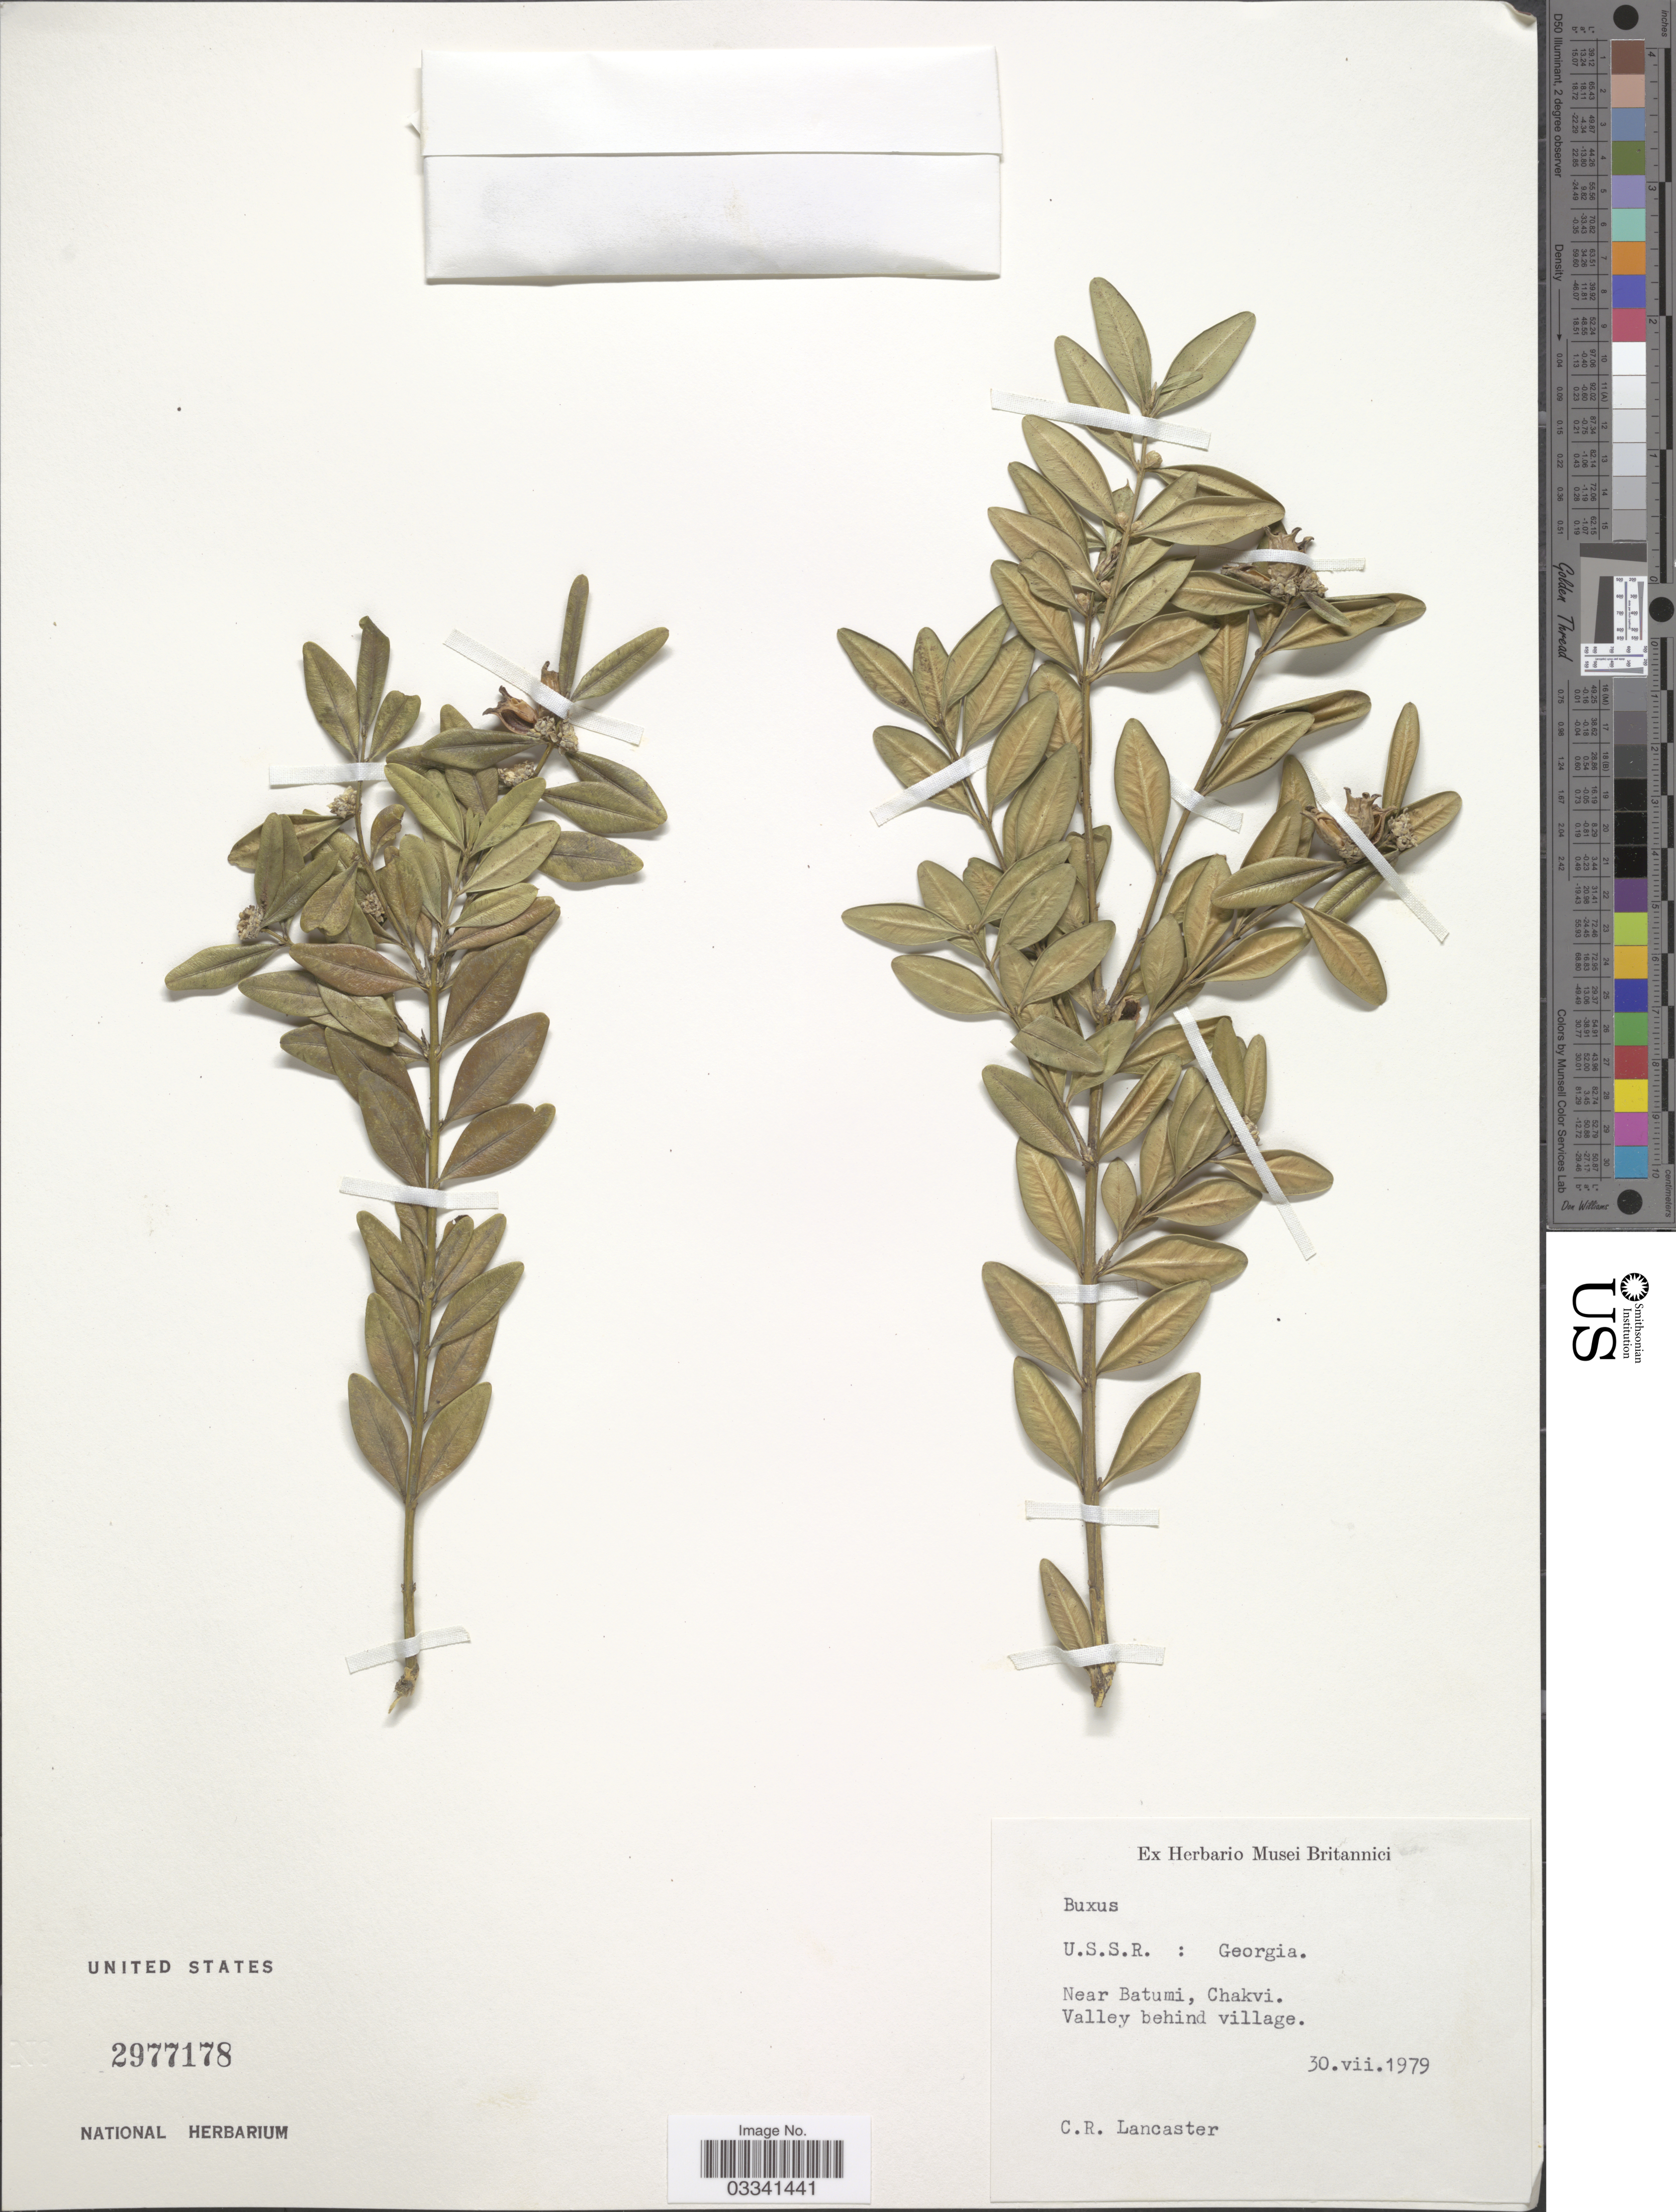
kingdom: Plantae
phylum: Tracheophyta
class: Magnoliopsida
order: Buxales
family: Buxaceae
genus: Buxus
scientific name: Buxus sinica var. insularis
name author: (Nakai) Cheng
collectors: C. Lancaster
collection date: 1979-07-30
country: Georgia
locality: U.S.S.R.: Georgia. Near Batumi, Chakvi. Valley behind village.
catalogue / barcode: US 2977178